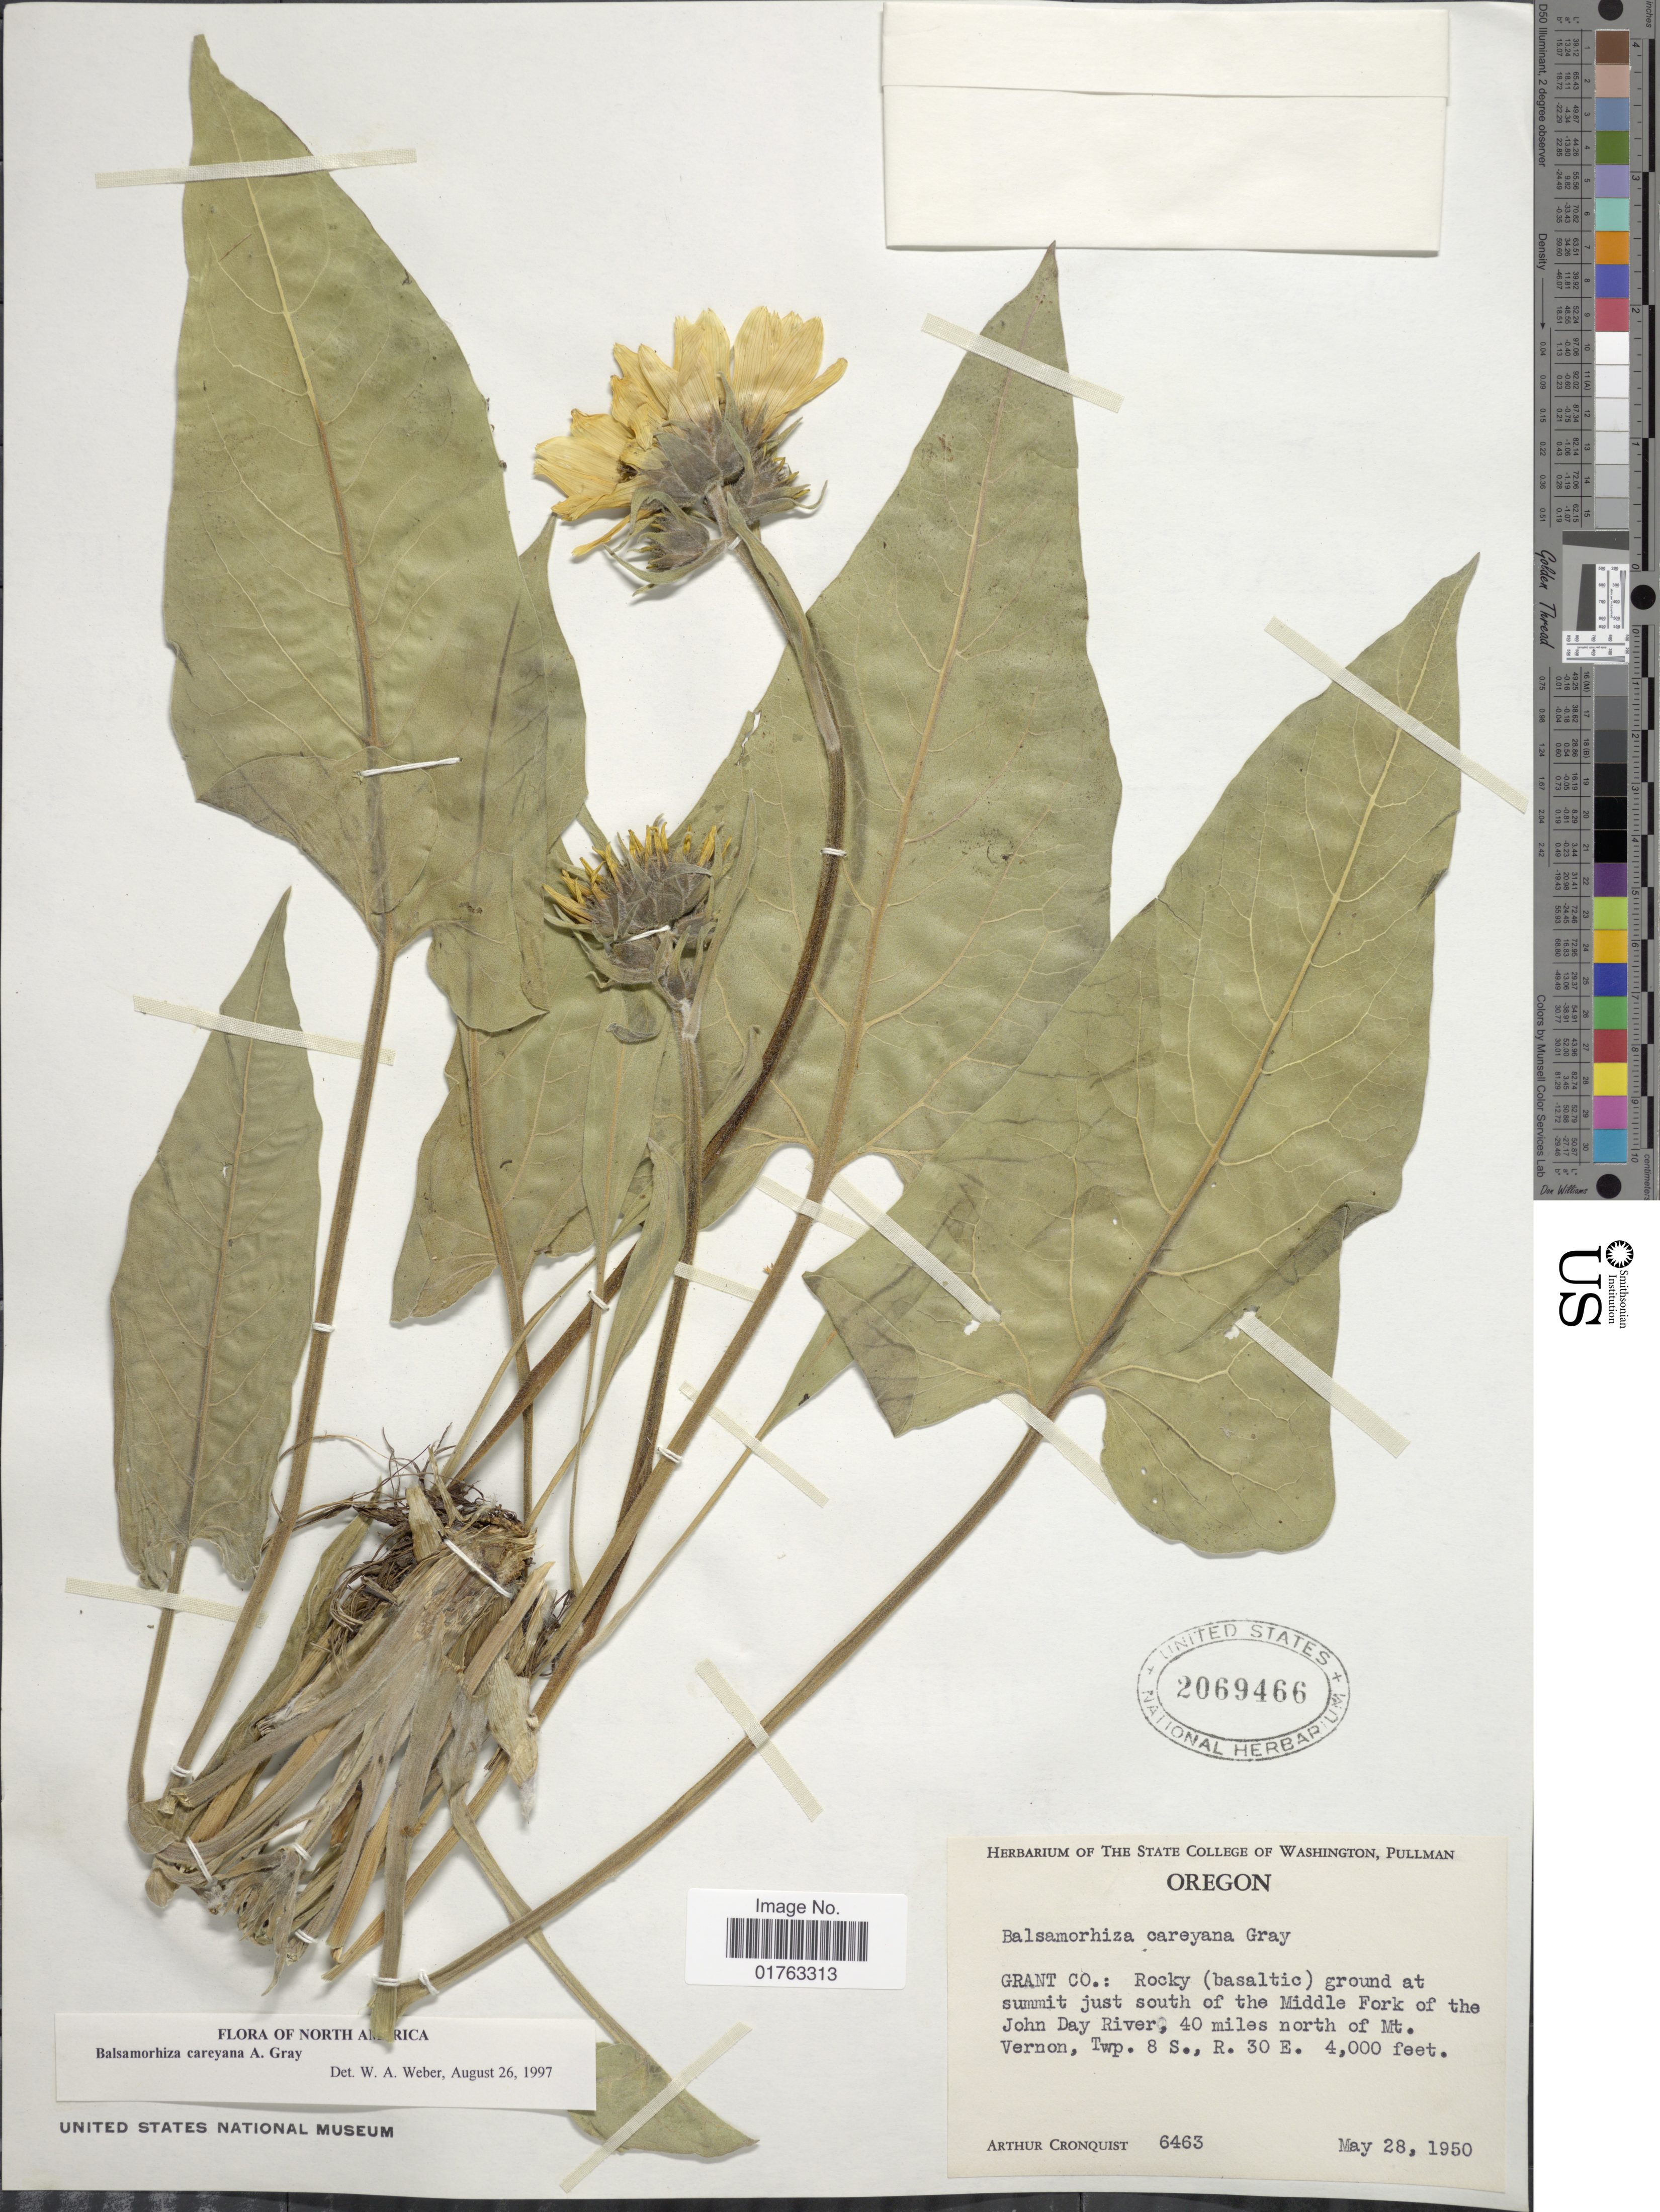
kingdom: Plantae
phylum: Tracheophyta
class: Magnoliopsida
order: Asterales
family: Asteraceae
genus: Balsamorhiza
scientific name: Balsamorhiza careyana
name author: A. Gray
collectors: A. J. Cronquist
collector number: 6463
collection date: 1950-05-28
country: United States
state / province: Oregon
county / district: Grant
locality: Grant Co.: Rocky (basaltic) ground at summit just south of the Middle Fork of the John Day River, 40 miles north of Mt. Vernon, Twp. 8 S., R. 30 E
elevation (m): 1219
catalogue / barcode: US 2069466